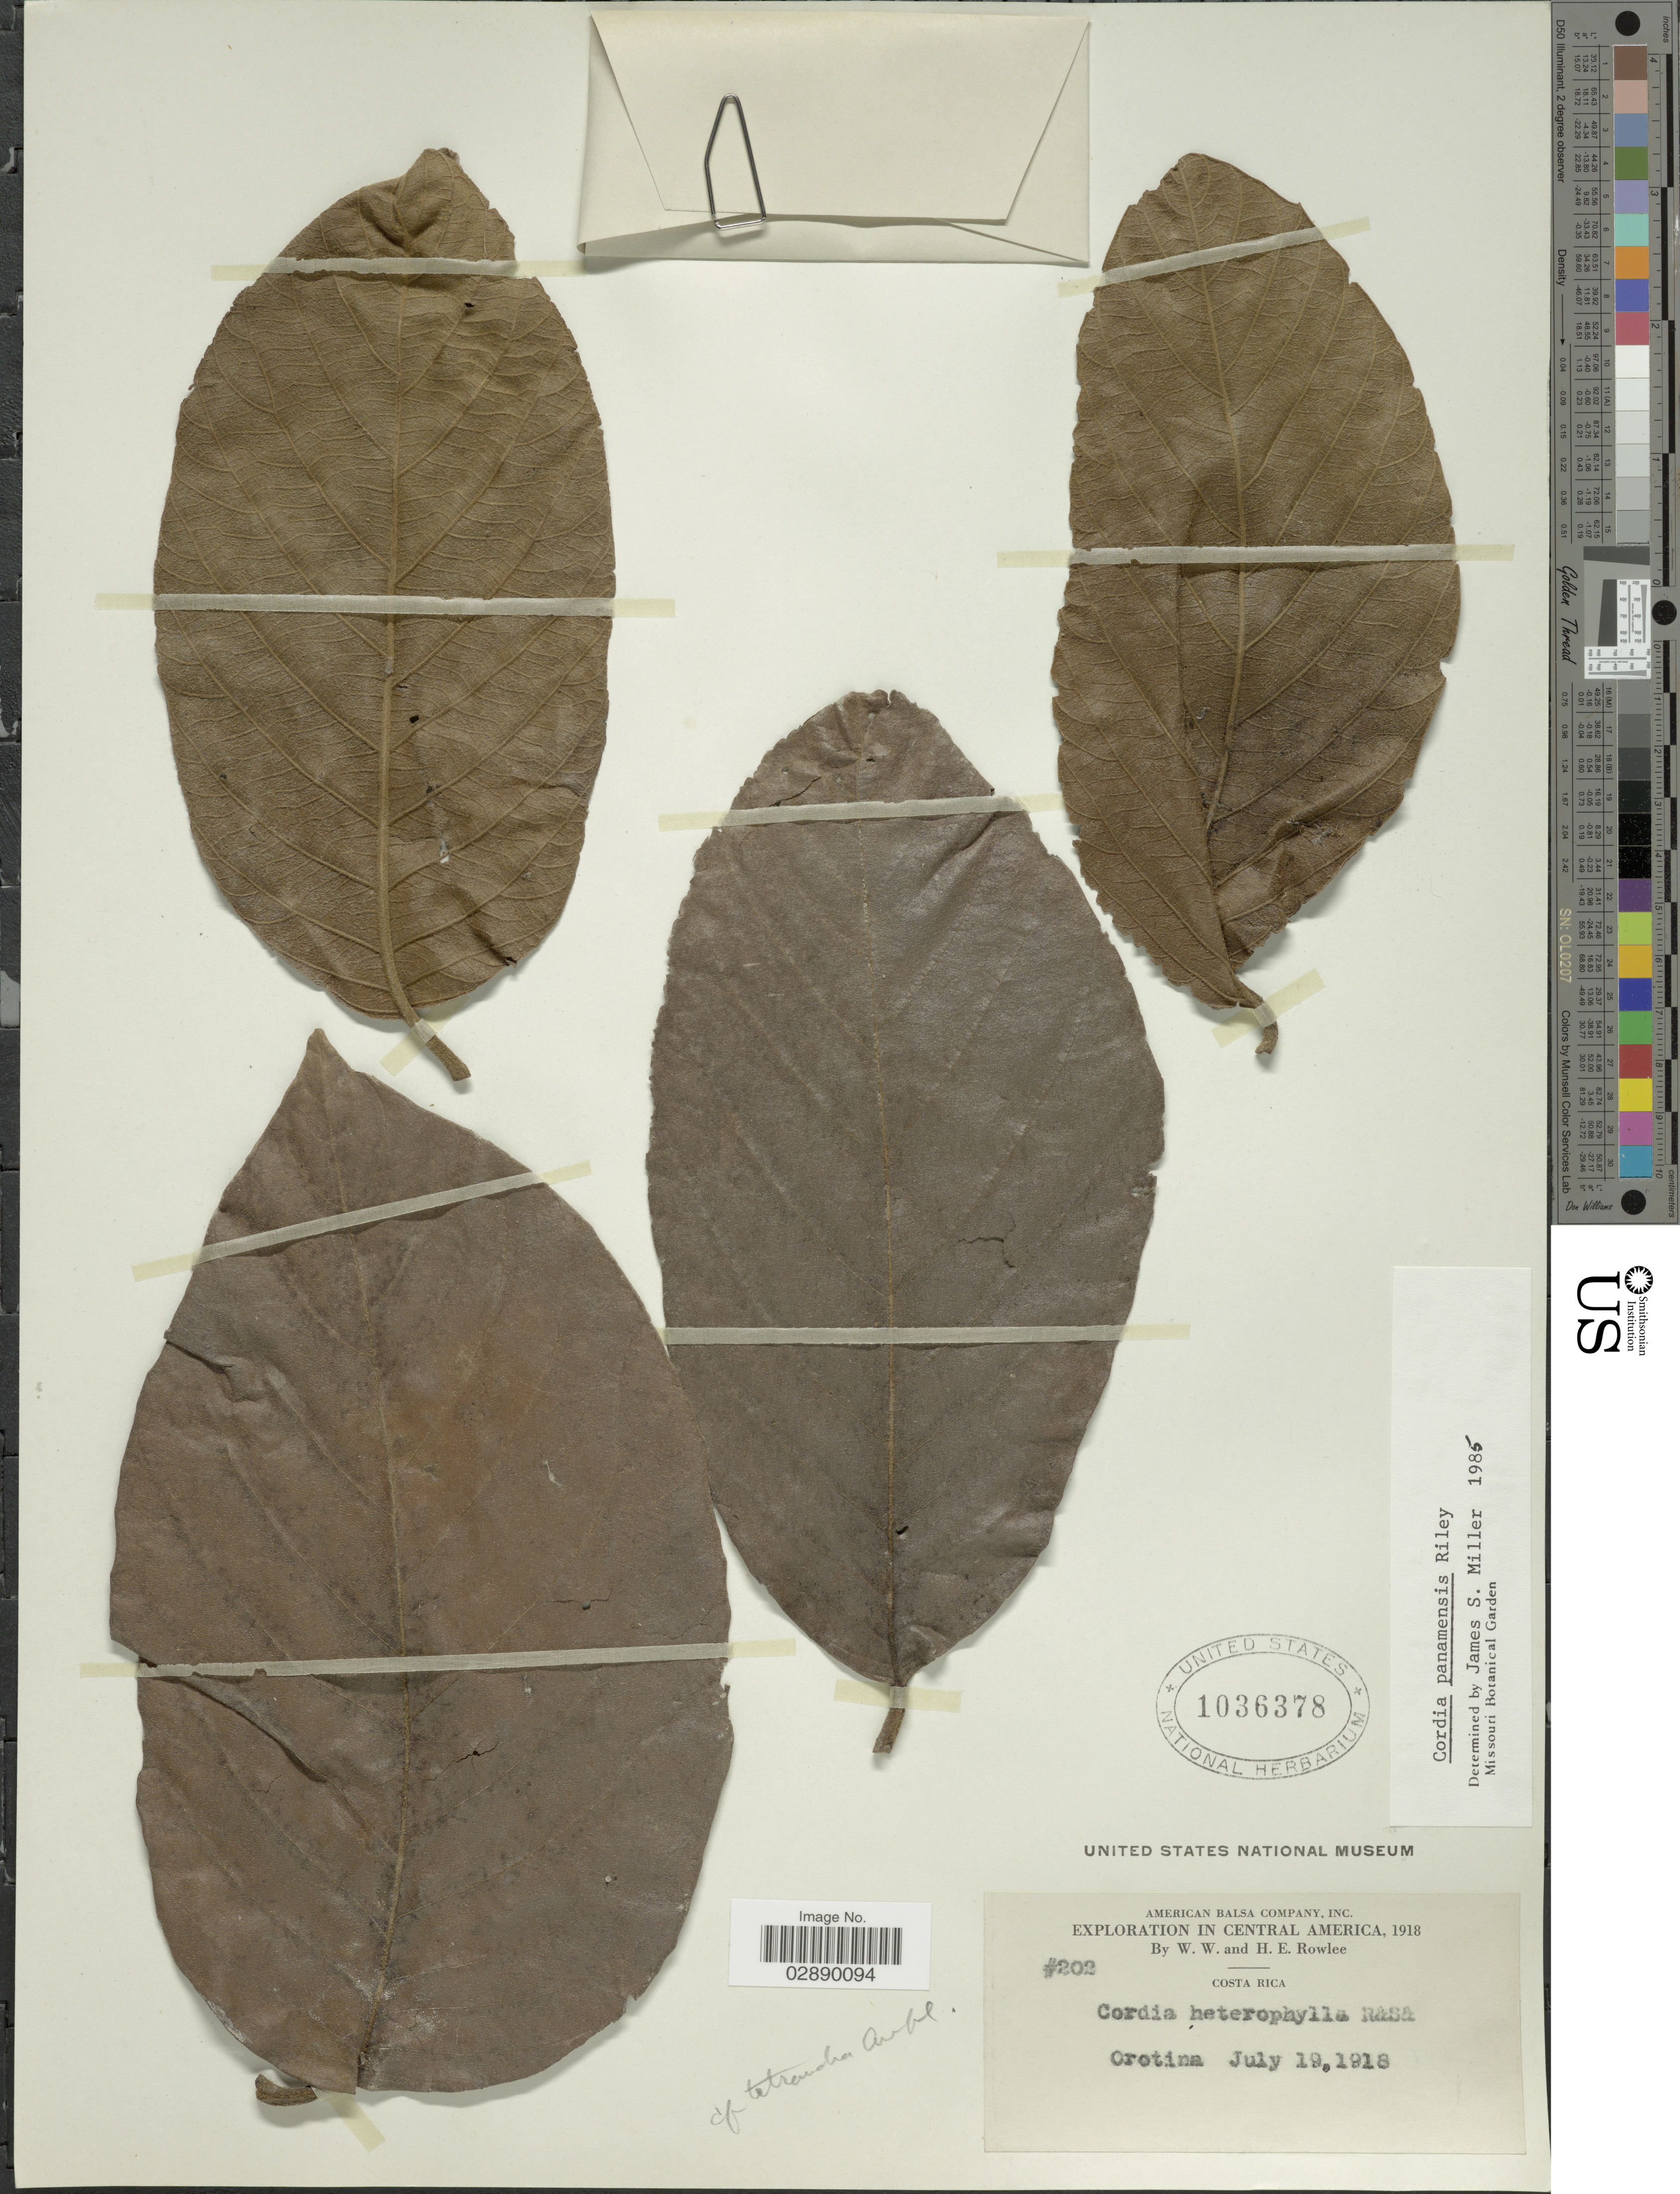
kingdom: Plantae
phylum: Tracheophyta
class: Magnoliopsida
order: Boraginales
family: Cordiaceae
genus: Cordia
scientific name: Cordia panamensis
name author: L. Riley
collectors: W. W. Rowlee & H. E. Rowlee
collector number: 202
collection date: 1918-07-19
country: Costa Rica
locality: Orotina.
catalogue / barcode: US 1036378